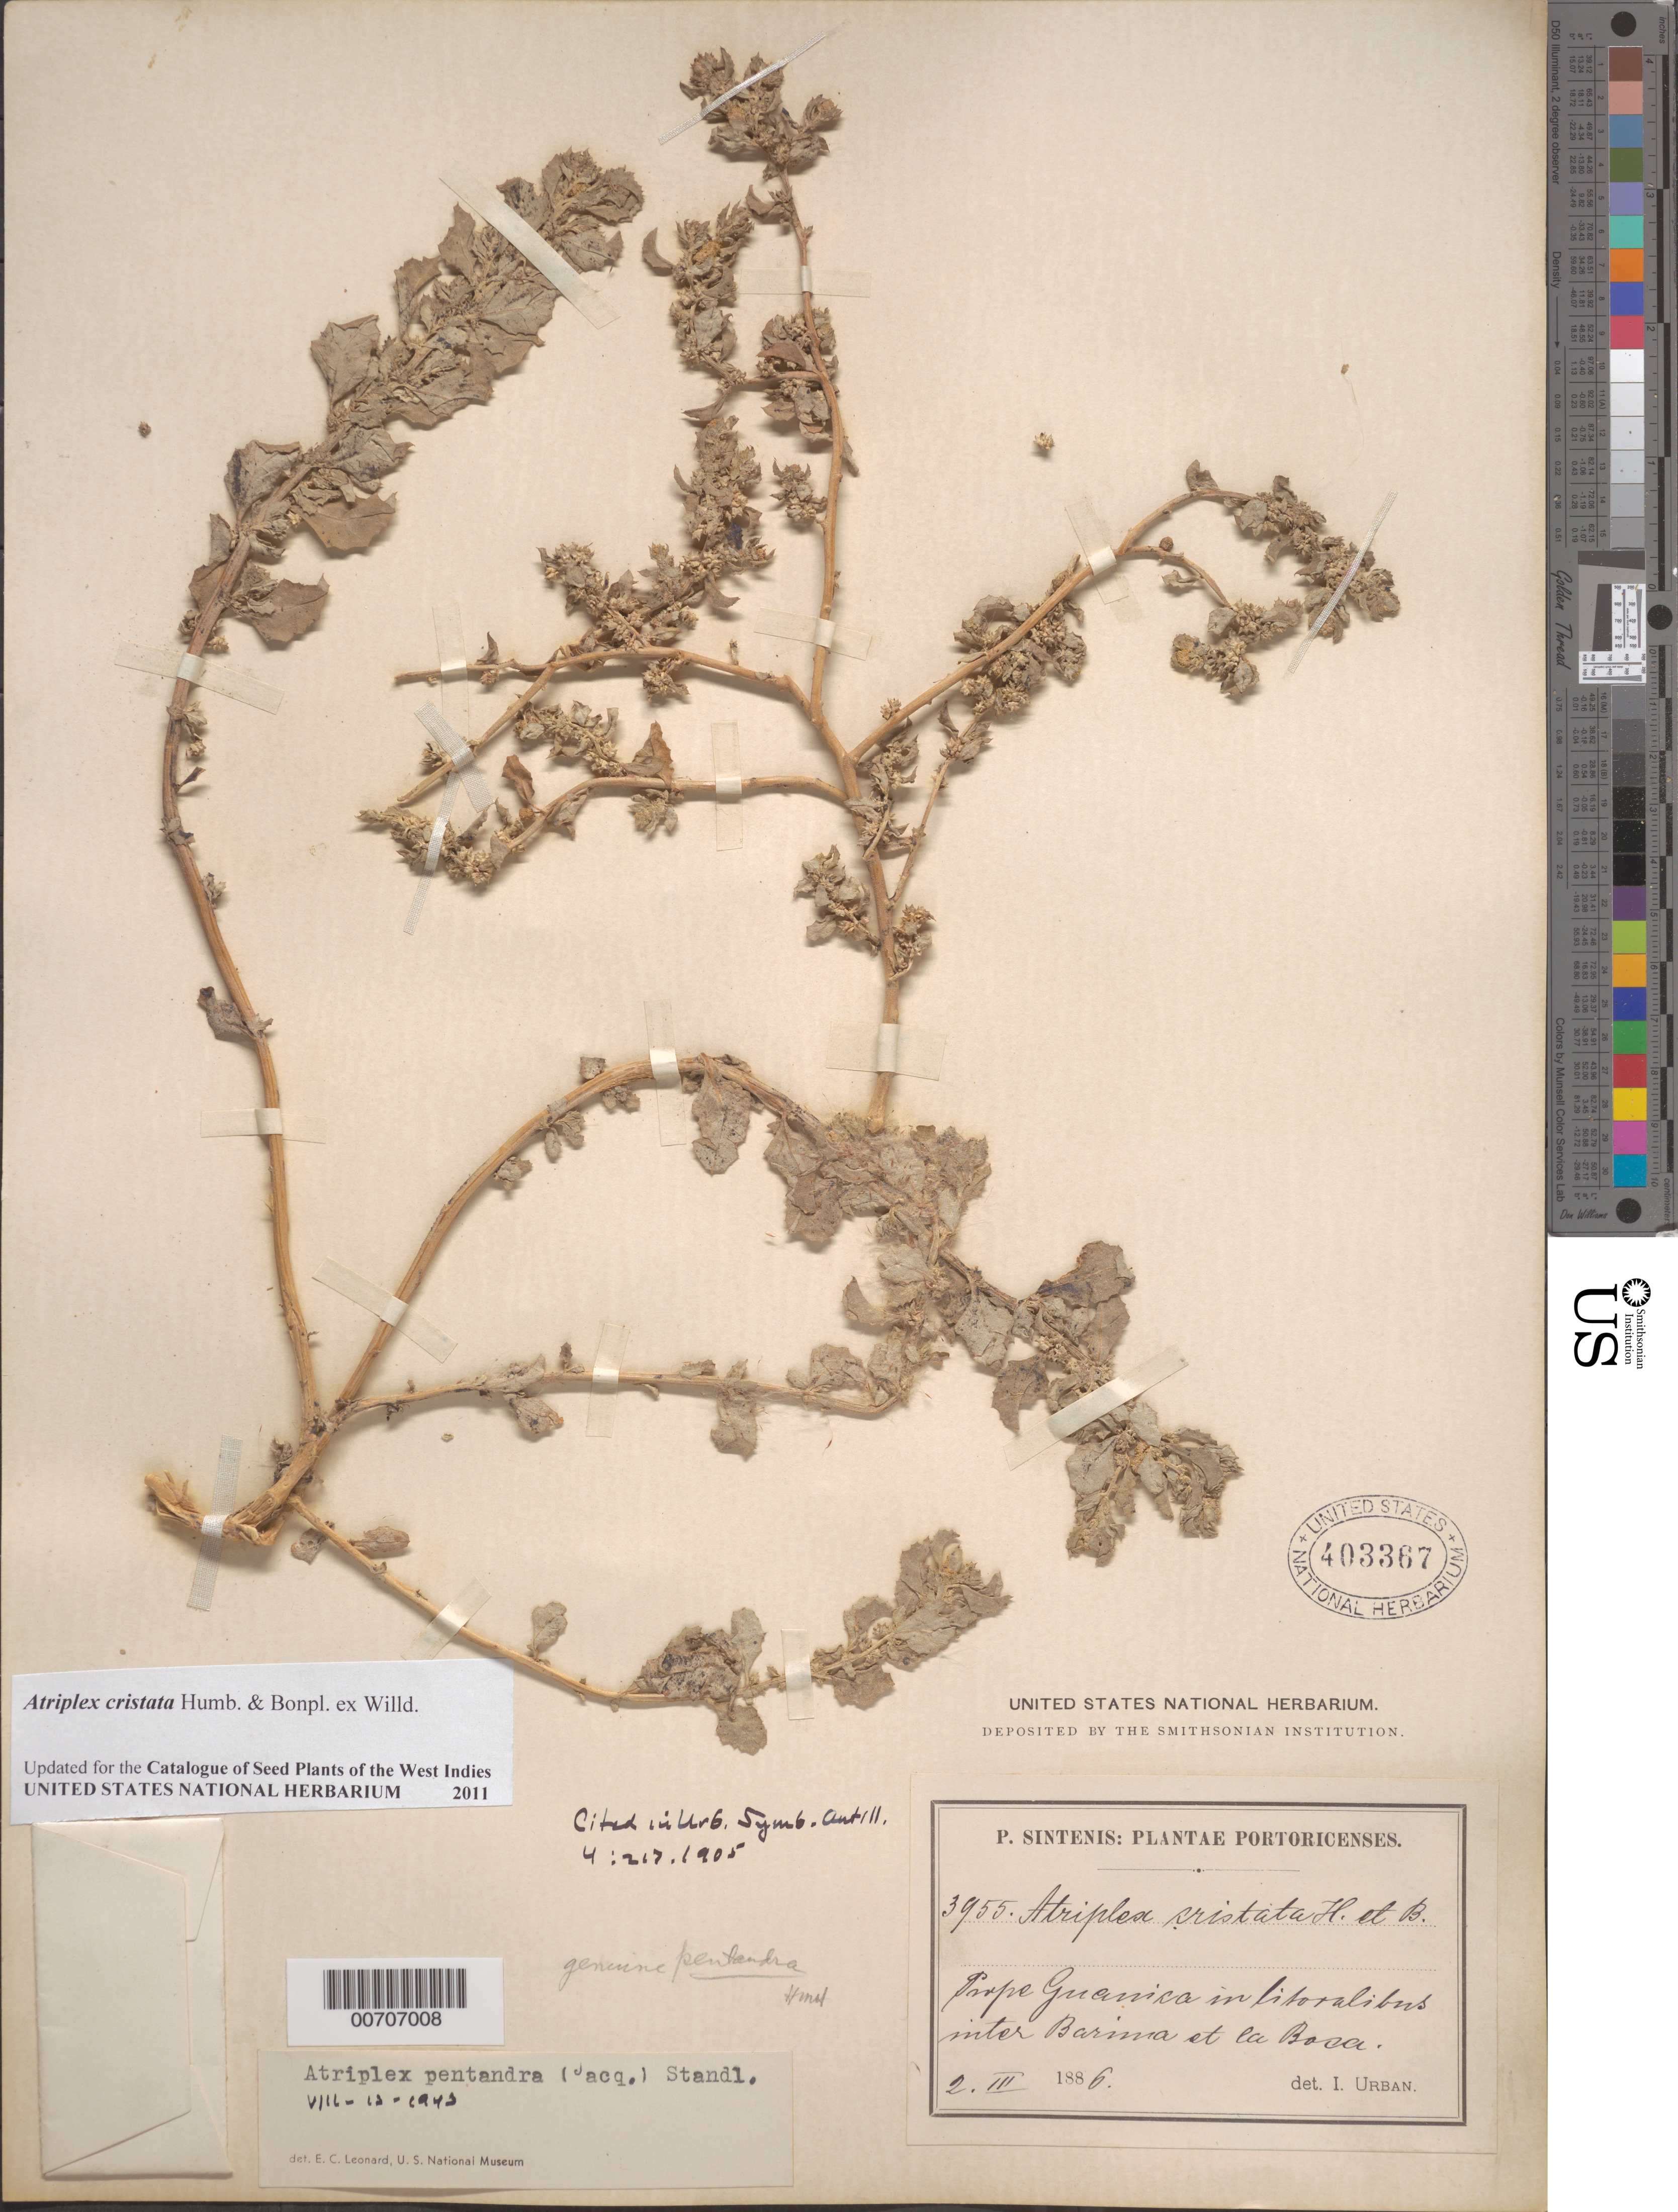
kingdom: Plantae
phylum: Tracheophyta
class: Magnoliopsida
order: Caryophyllales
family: Amaranthaceae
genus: Atriplex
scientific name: Atriplex pentandra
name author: (Jacq.) Standl.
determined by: Leonard, Emery C., (US)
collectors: P. Sintenis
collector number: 3955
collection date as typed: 02 Mar 1886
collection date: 1886-03-02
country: Puerto Rico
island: Greater Antilles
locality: Prope Guanica in litoralibus inter Barima et la Boca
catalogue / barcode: US 403367